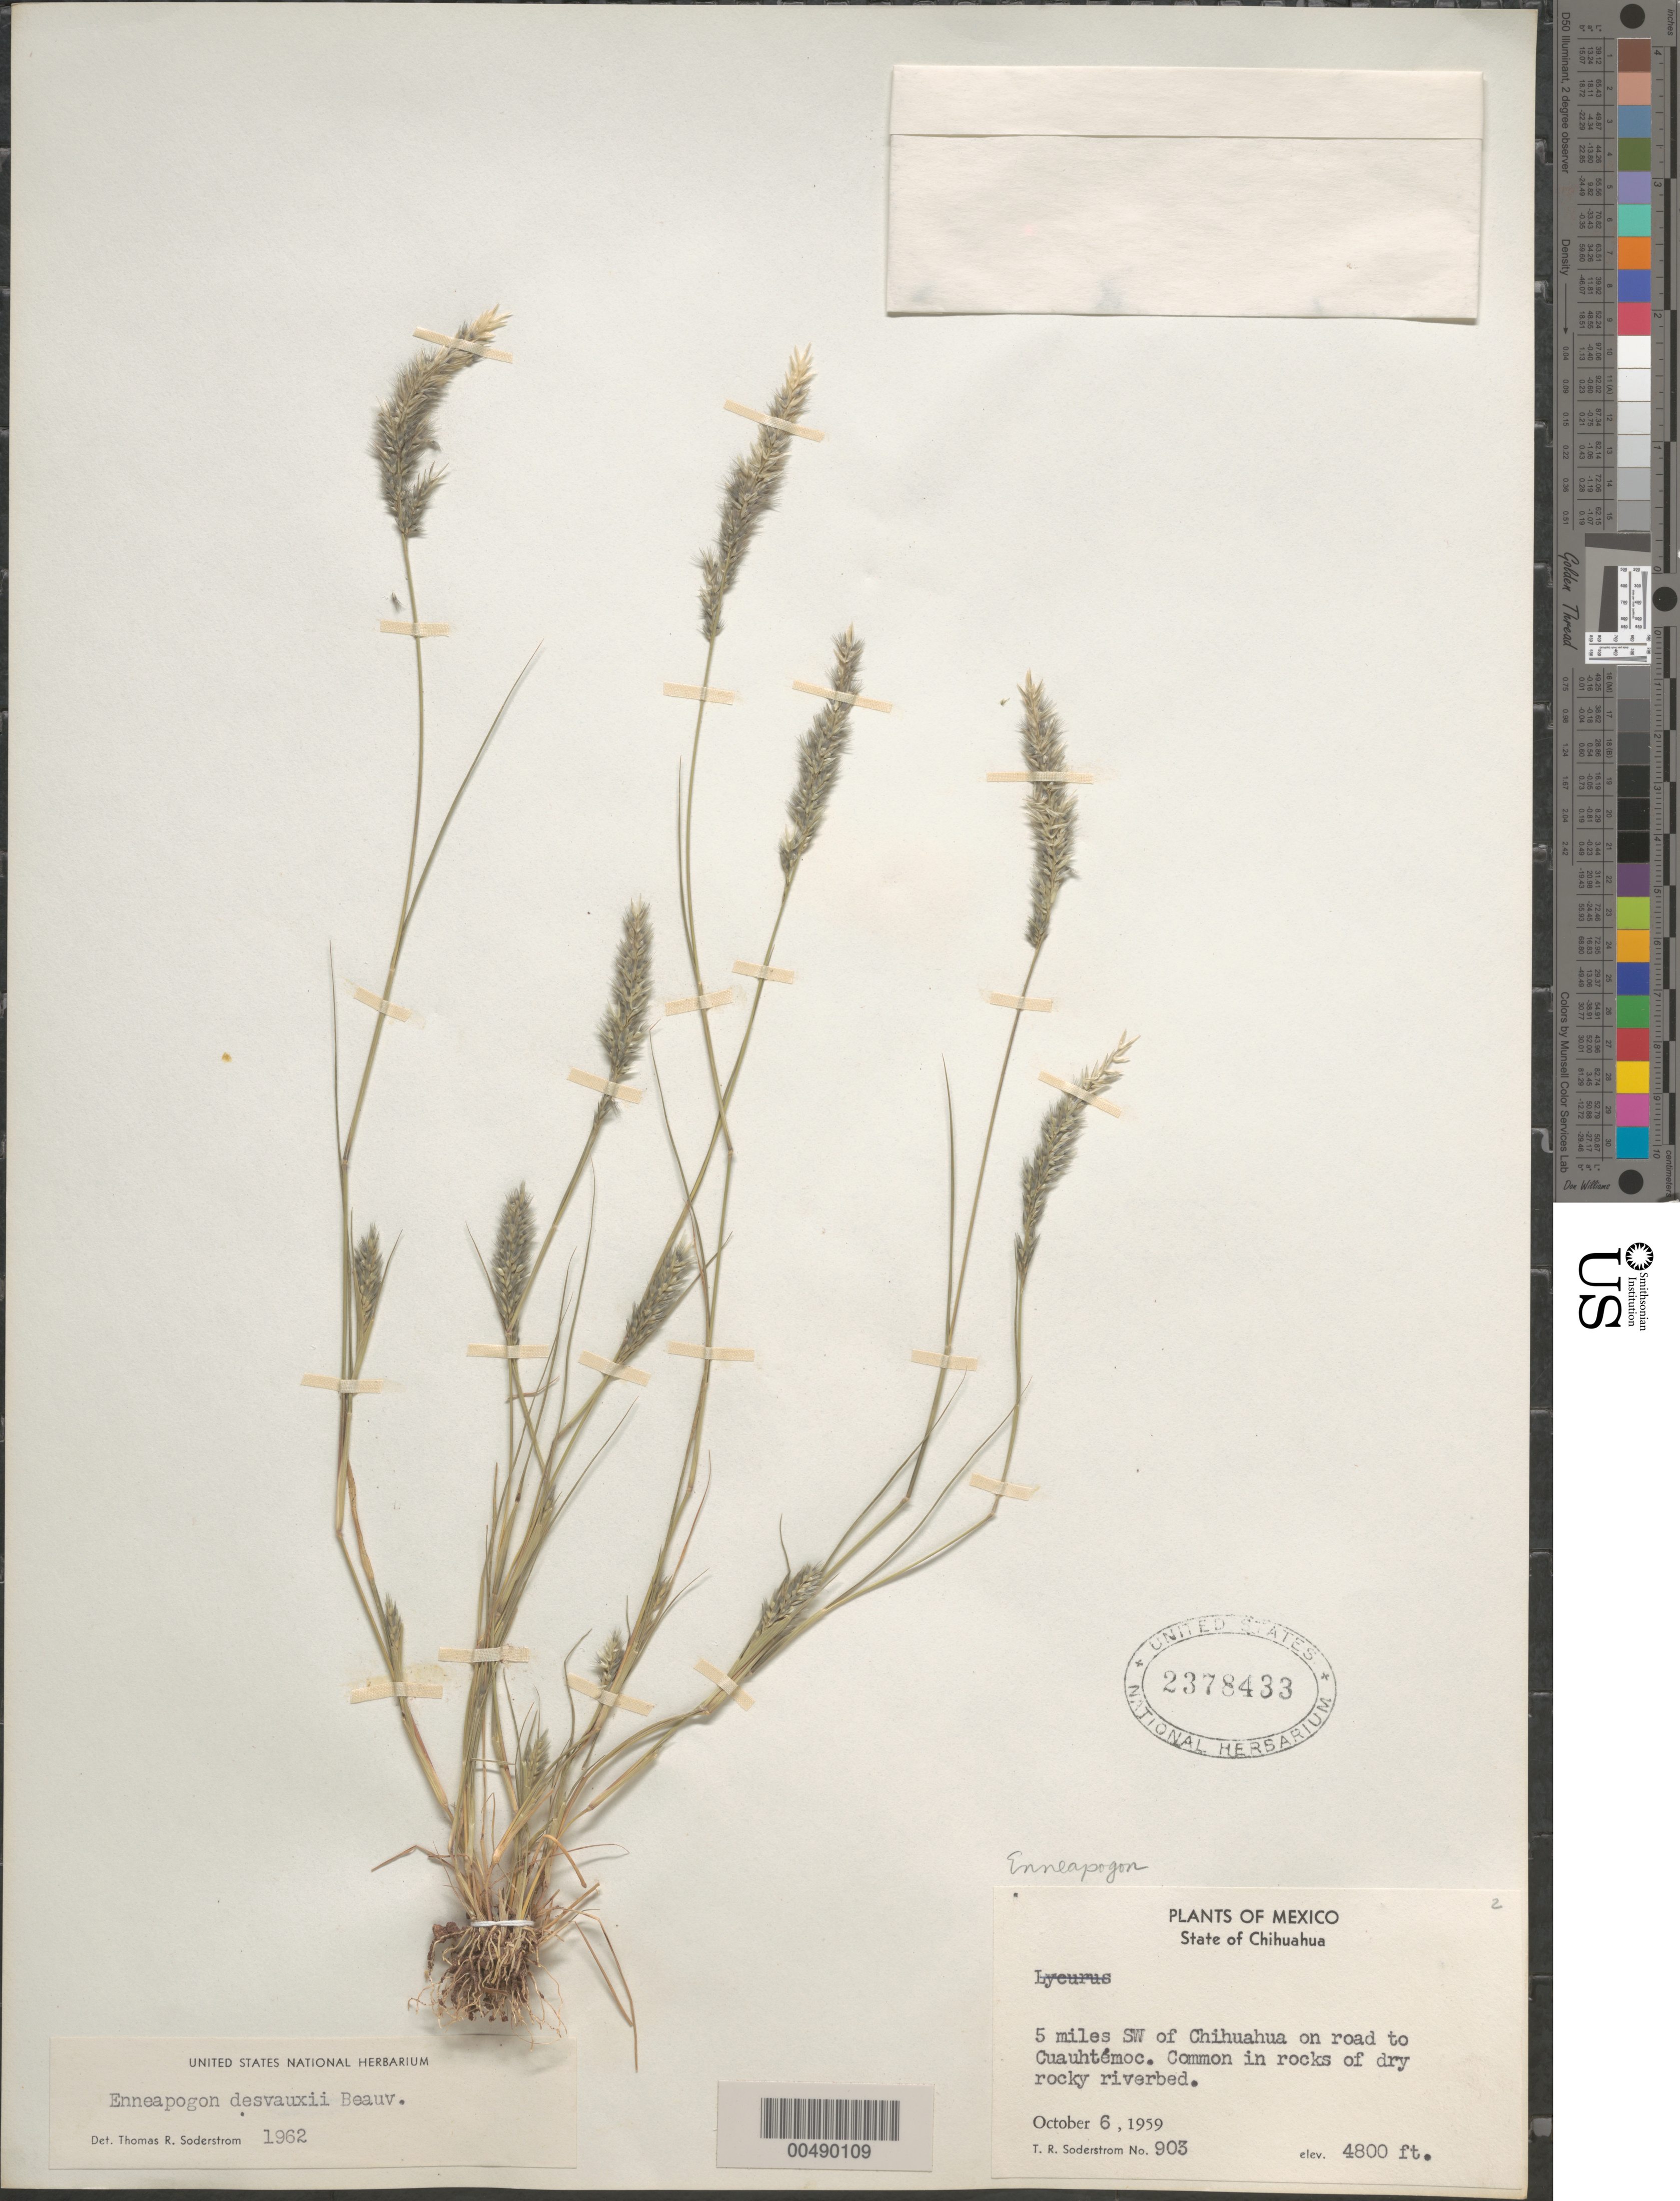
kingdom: Plantae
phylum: Tracheophyta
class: Liliopsida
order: Poales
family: Poaceae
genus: Enneapogon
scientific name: Enneapogon desvauxii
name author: P. Beauv.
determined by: Soderstrom, T. R.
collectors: T. R. Soderstrom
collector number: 903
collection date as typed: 6 Oct 1959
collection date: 1959-10-06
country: Mexico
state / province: Chihuahua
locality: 5 mi SW of Chihuahua on rd to Cuauhtémoc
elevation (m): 1463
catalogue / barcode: US 2378433